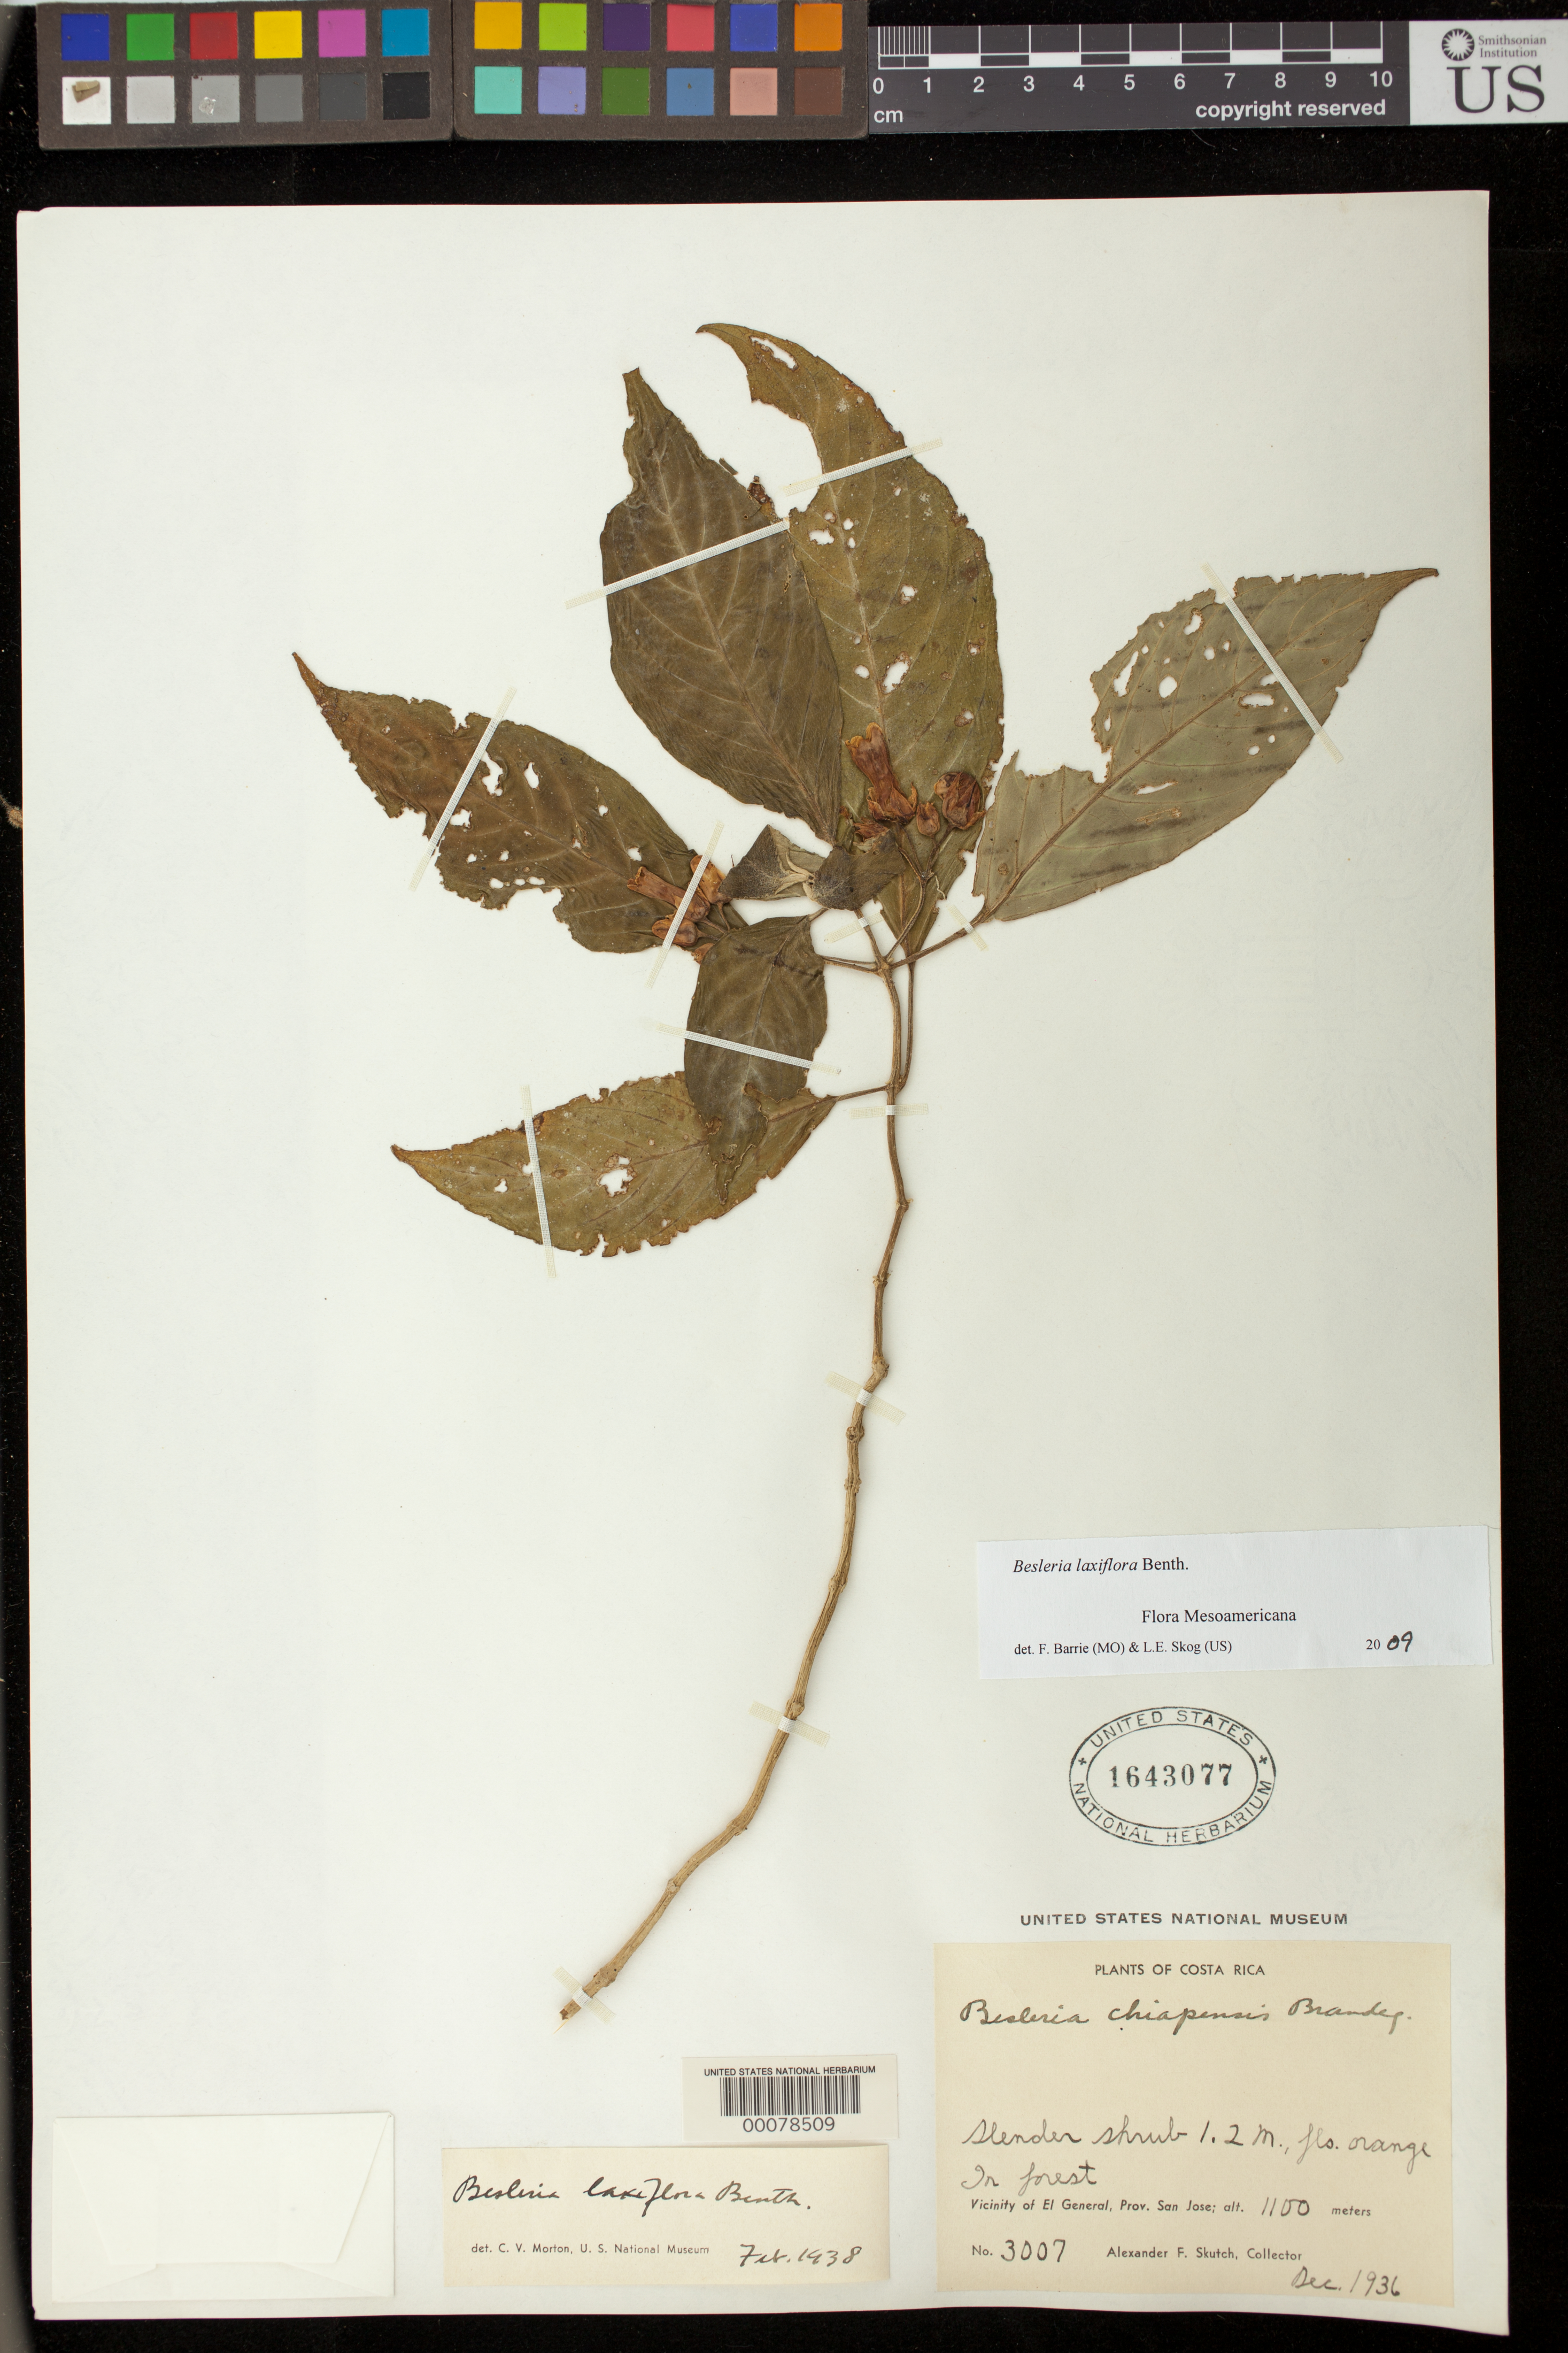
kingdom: Plantae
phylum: Tracheophyta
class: Magnoliopsida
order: Lamiales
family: Gesneriaceae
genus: Besleria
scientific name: Besleria laxiflora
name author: Benth.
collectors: A. F. Skutch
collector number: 3007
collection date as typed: Dec 1936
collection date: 1936-12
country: Costa Rica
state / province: San José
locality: Vicinity of El General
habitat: In forest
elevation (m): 1100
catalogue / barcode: US 1643077